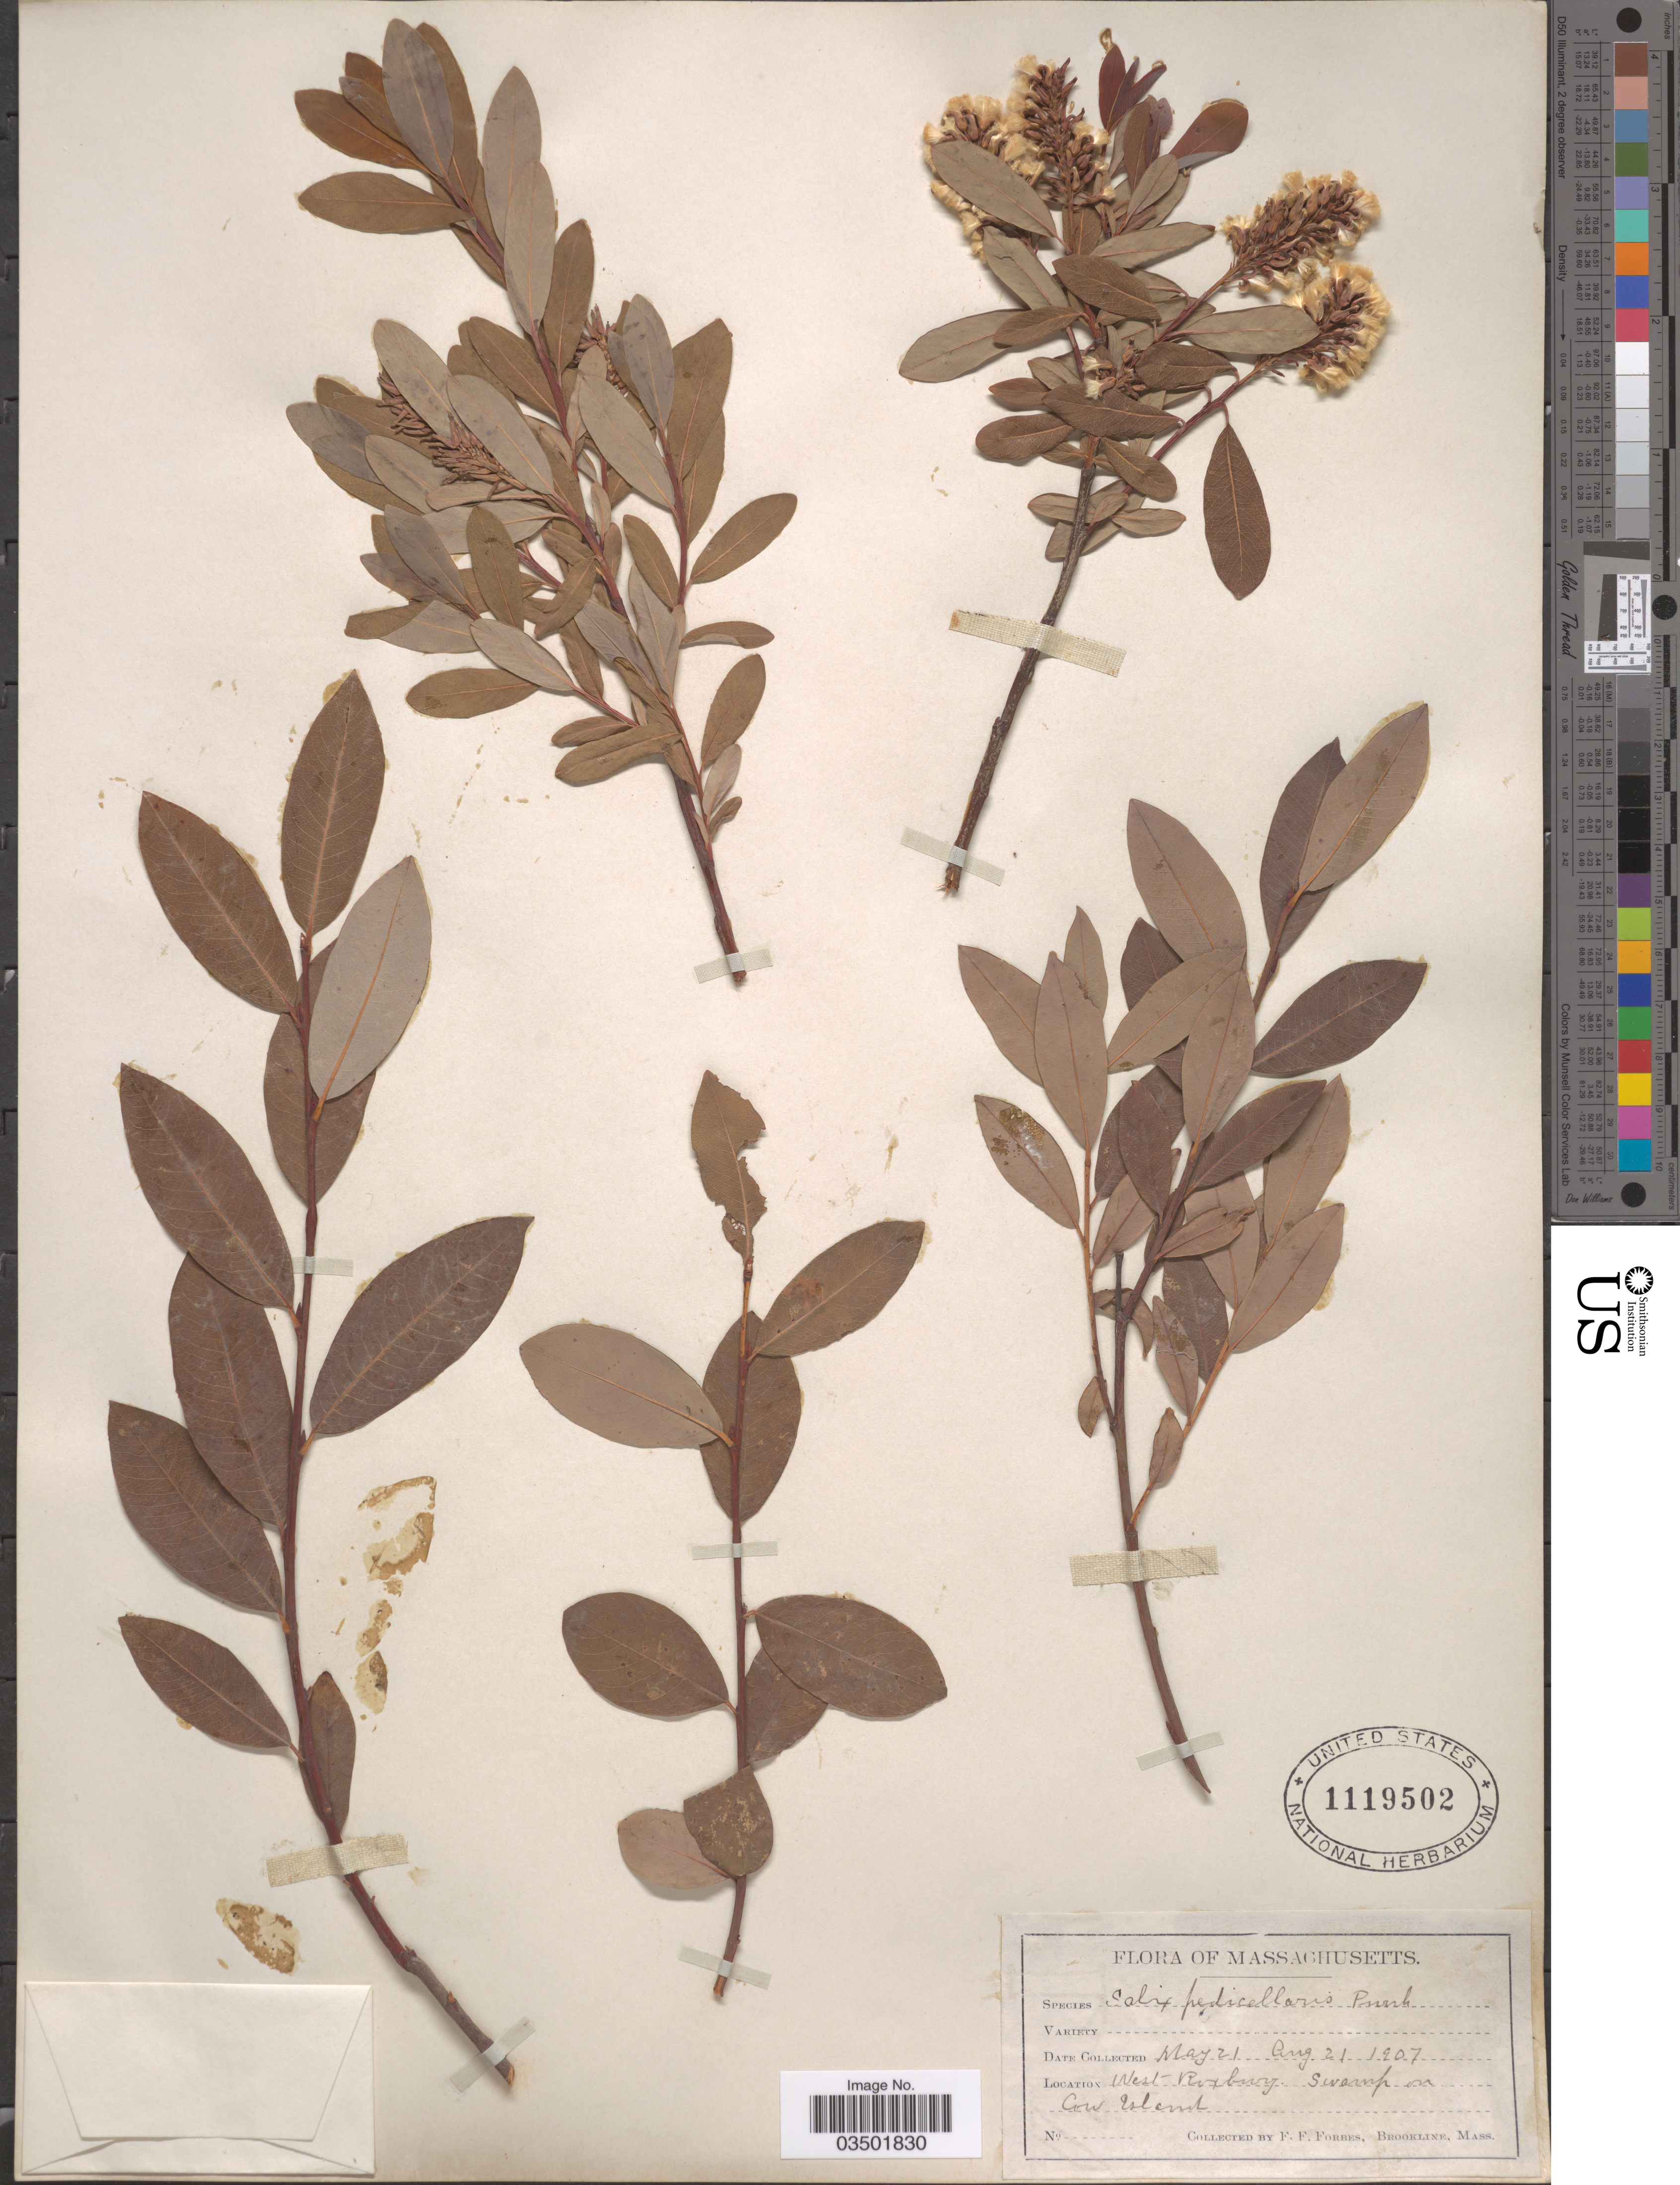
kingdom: Plantae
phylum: Tracheophyta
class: Magnoliopsida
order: Malpighiales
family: Salicaceae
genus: Salix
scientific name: Salix pedicellaris var. hypoglauca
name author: Fernald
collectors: F. Forbes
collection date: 1907-05-21/1907-08-21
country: United States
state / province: Massachusetts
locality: West Roxburg swamp on Cow Island.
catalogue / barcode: US 1119502